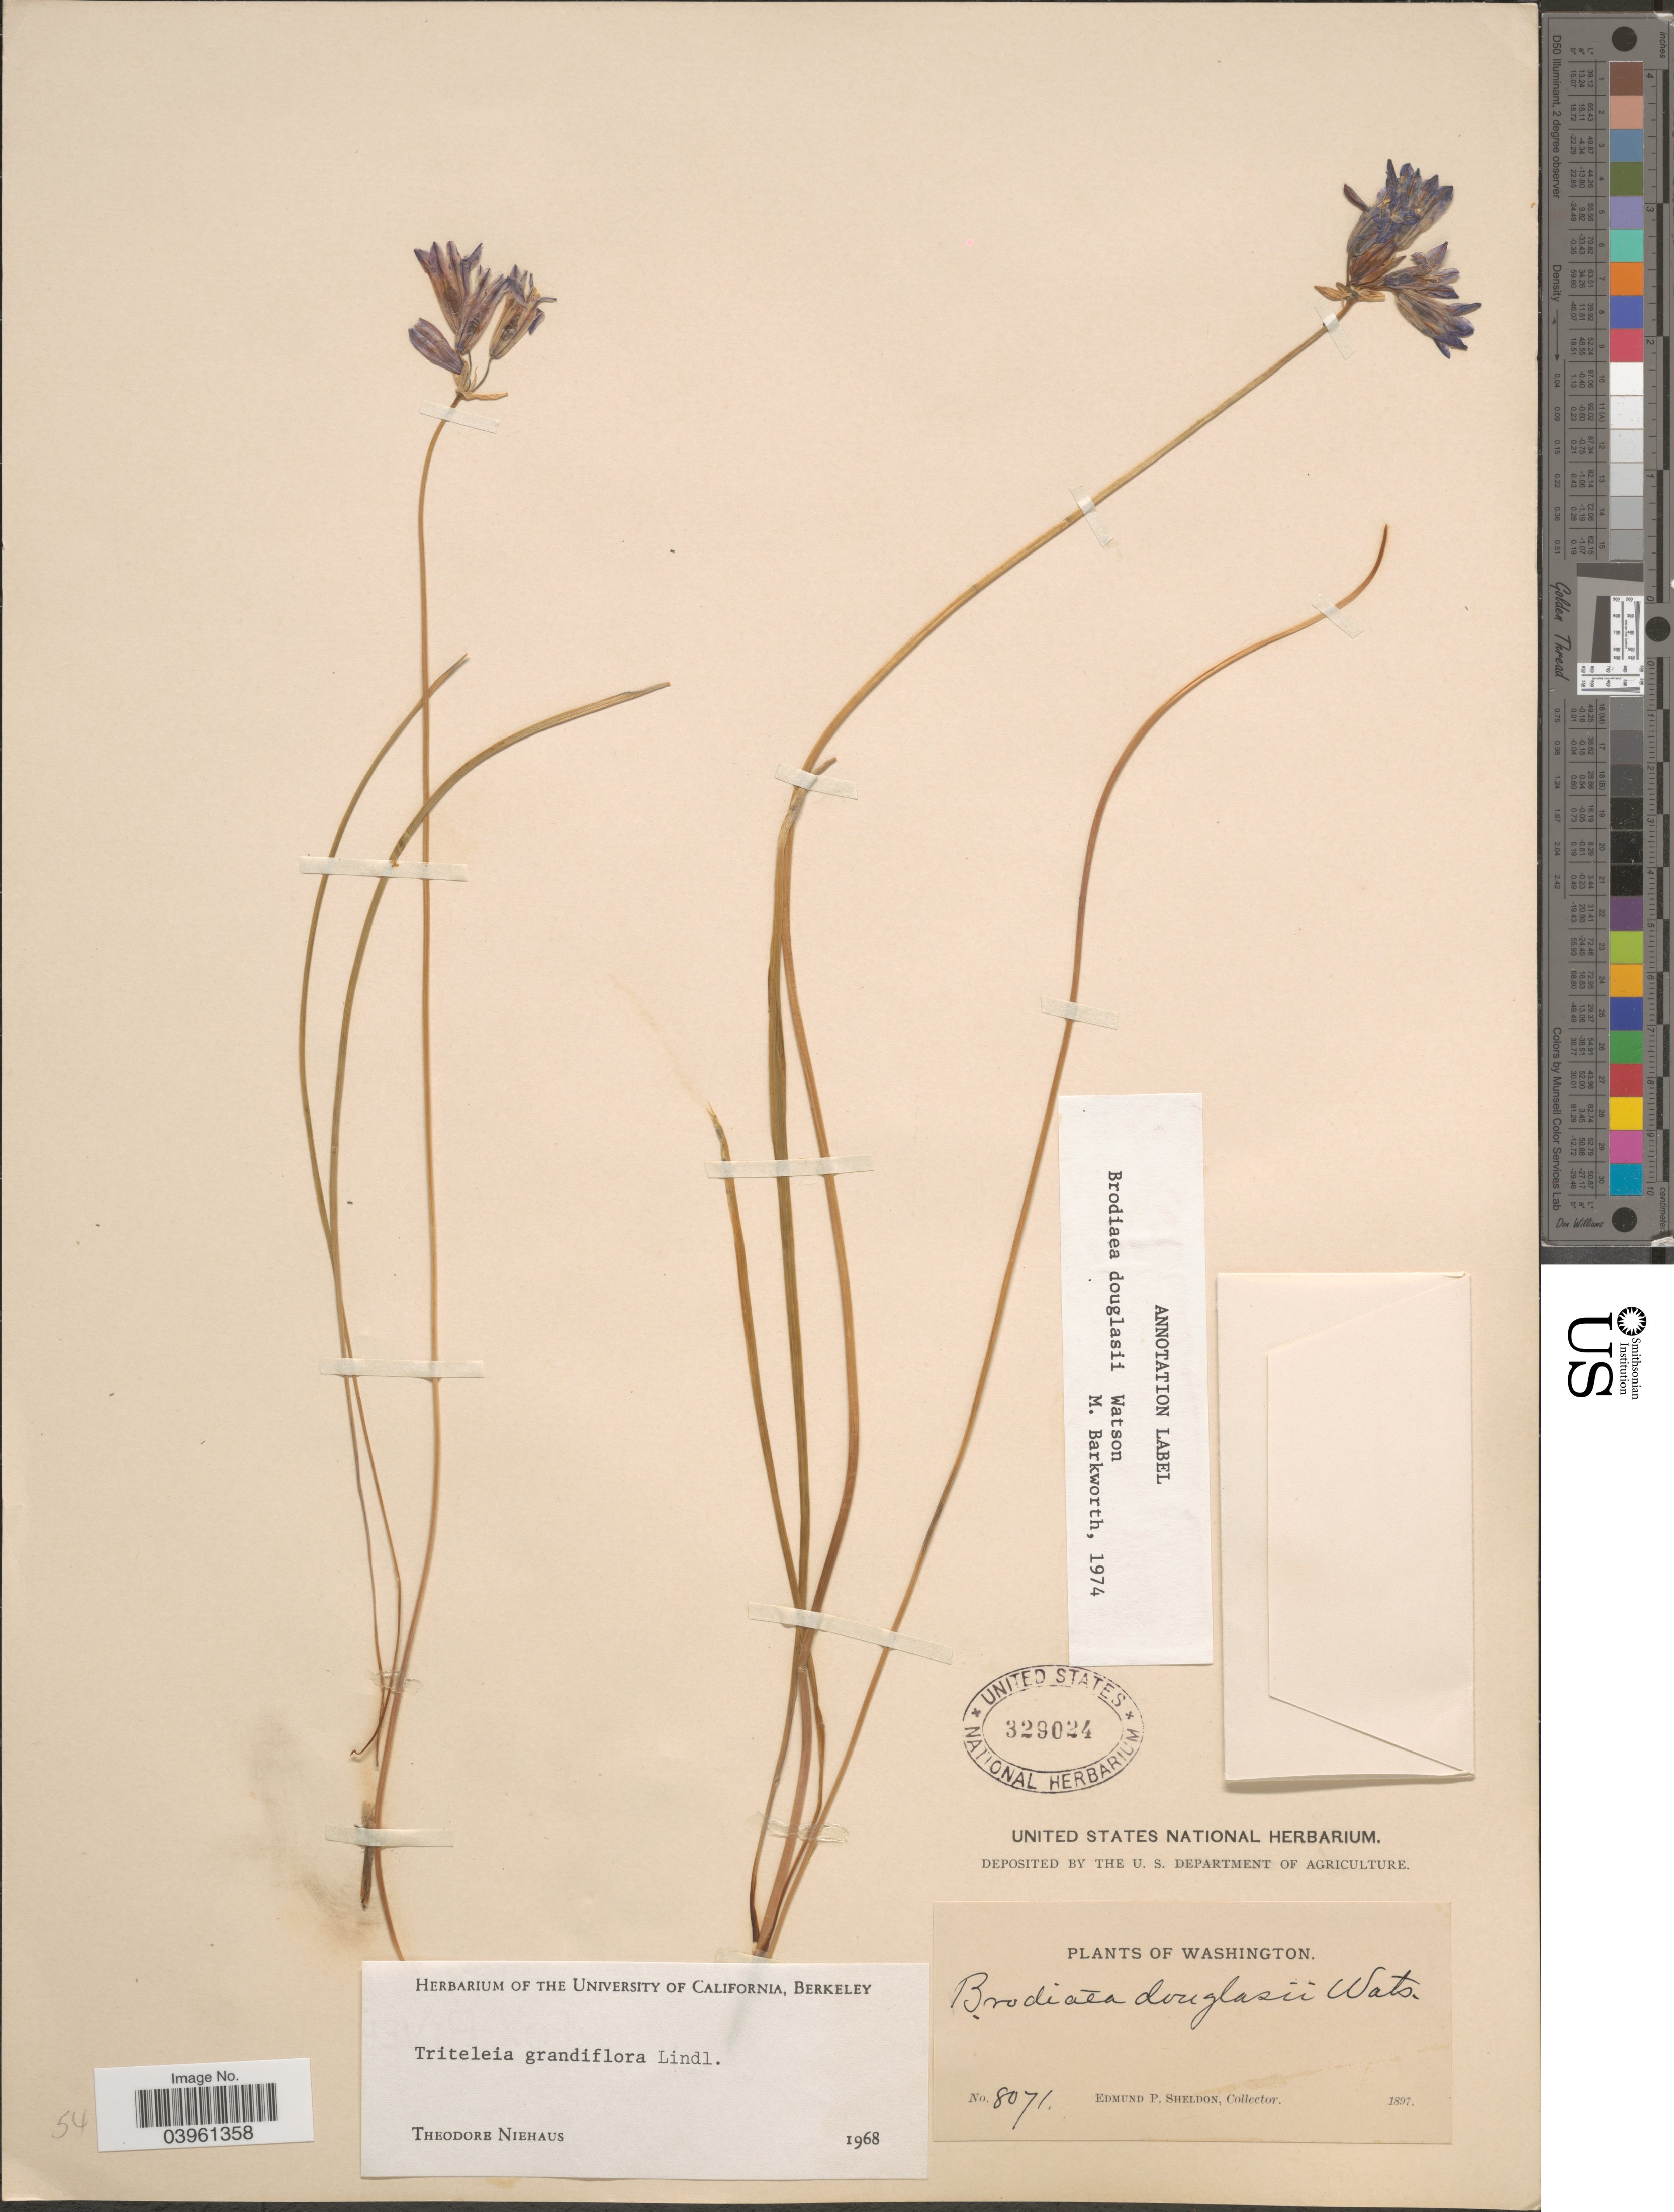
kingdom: Plantae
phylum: Tracheophyta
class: Liliopsida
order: Asparagales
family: Asparagaceae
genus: Triteleia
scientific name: Triteleia grandiflora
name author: Lindl.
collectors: E. P. Sheldon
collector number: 8071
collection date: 1897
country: United States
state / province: Washington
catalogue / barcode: US 329024